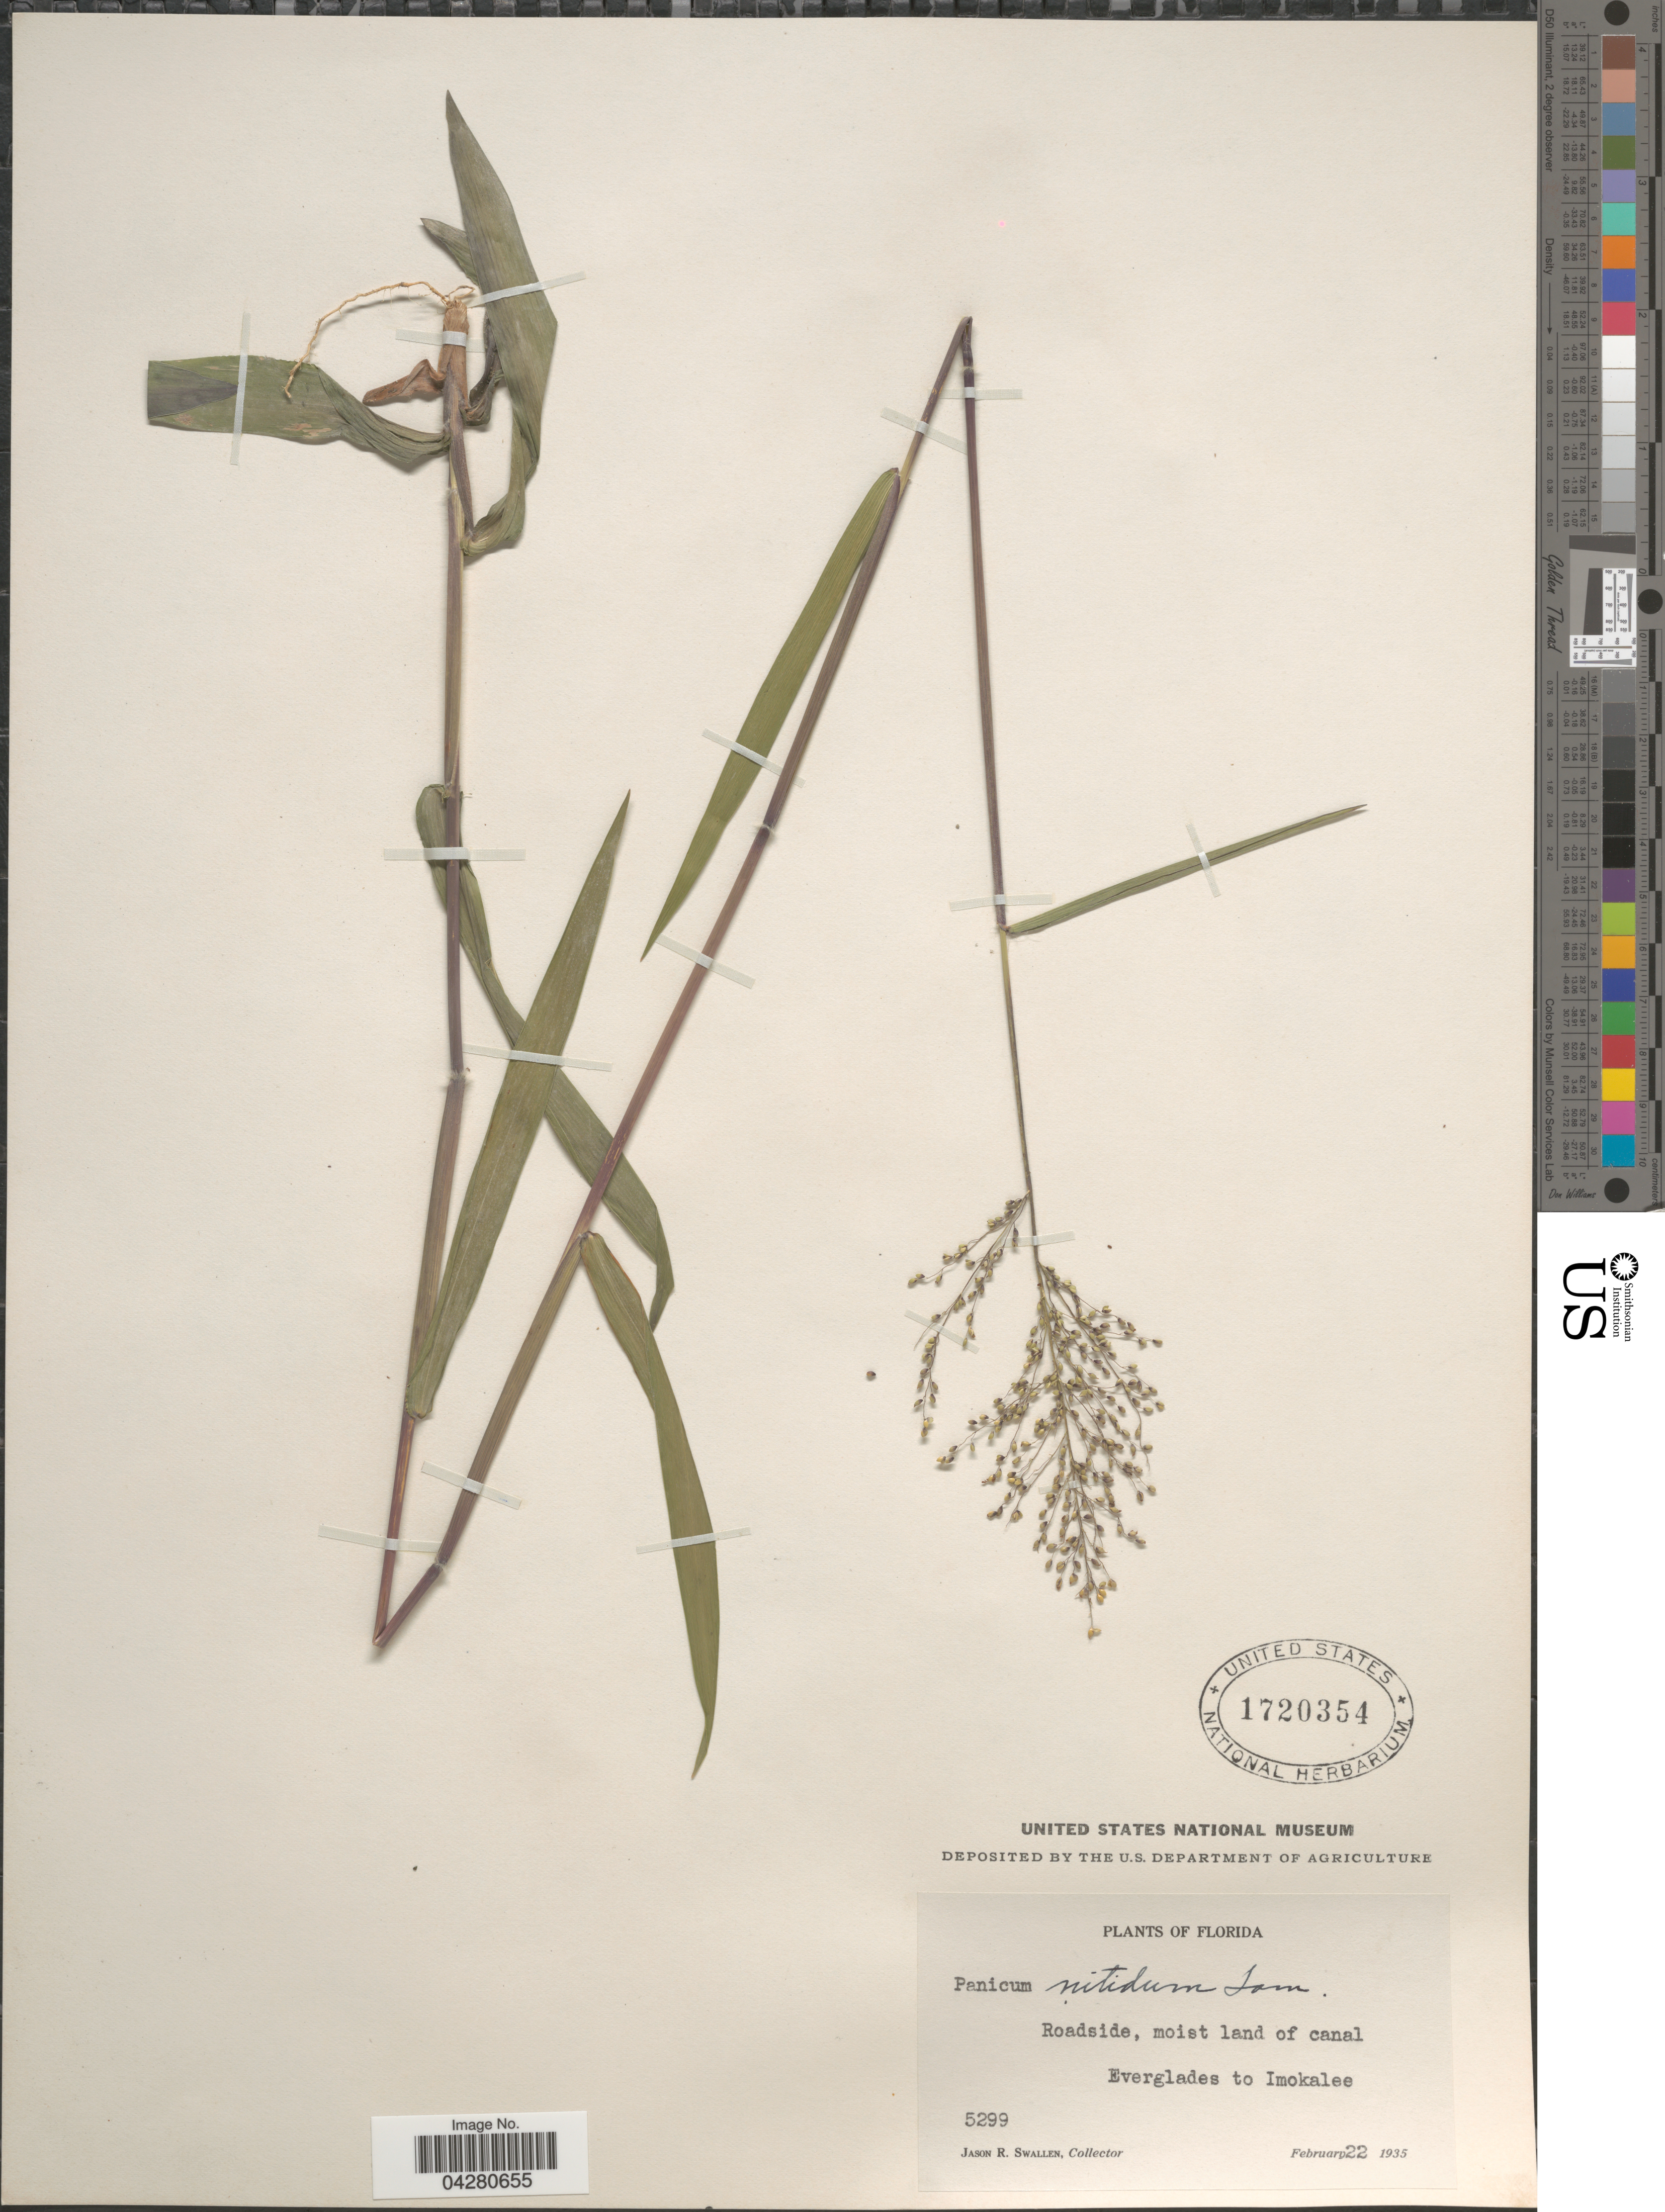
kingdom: Plantae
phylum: Tracheophyta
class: Liliopsida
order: Poales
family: Poaceae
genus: Dichanthelium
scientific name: Dichanthelium dichotomum var. dichotomum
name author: (L.) Gould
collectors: J. R. Swallen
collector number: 5299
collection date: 1935-02-22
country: United States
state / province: Florida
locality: Everglades to Imokalee.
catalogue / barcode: US 1720354